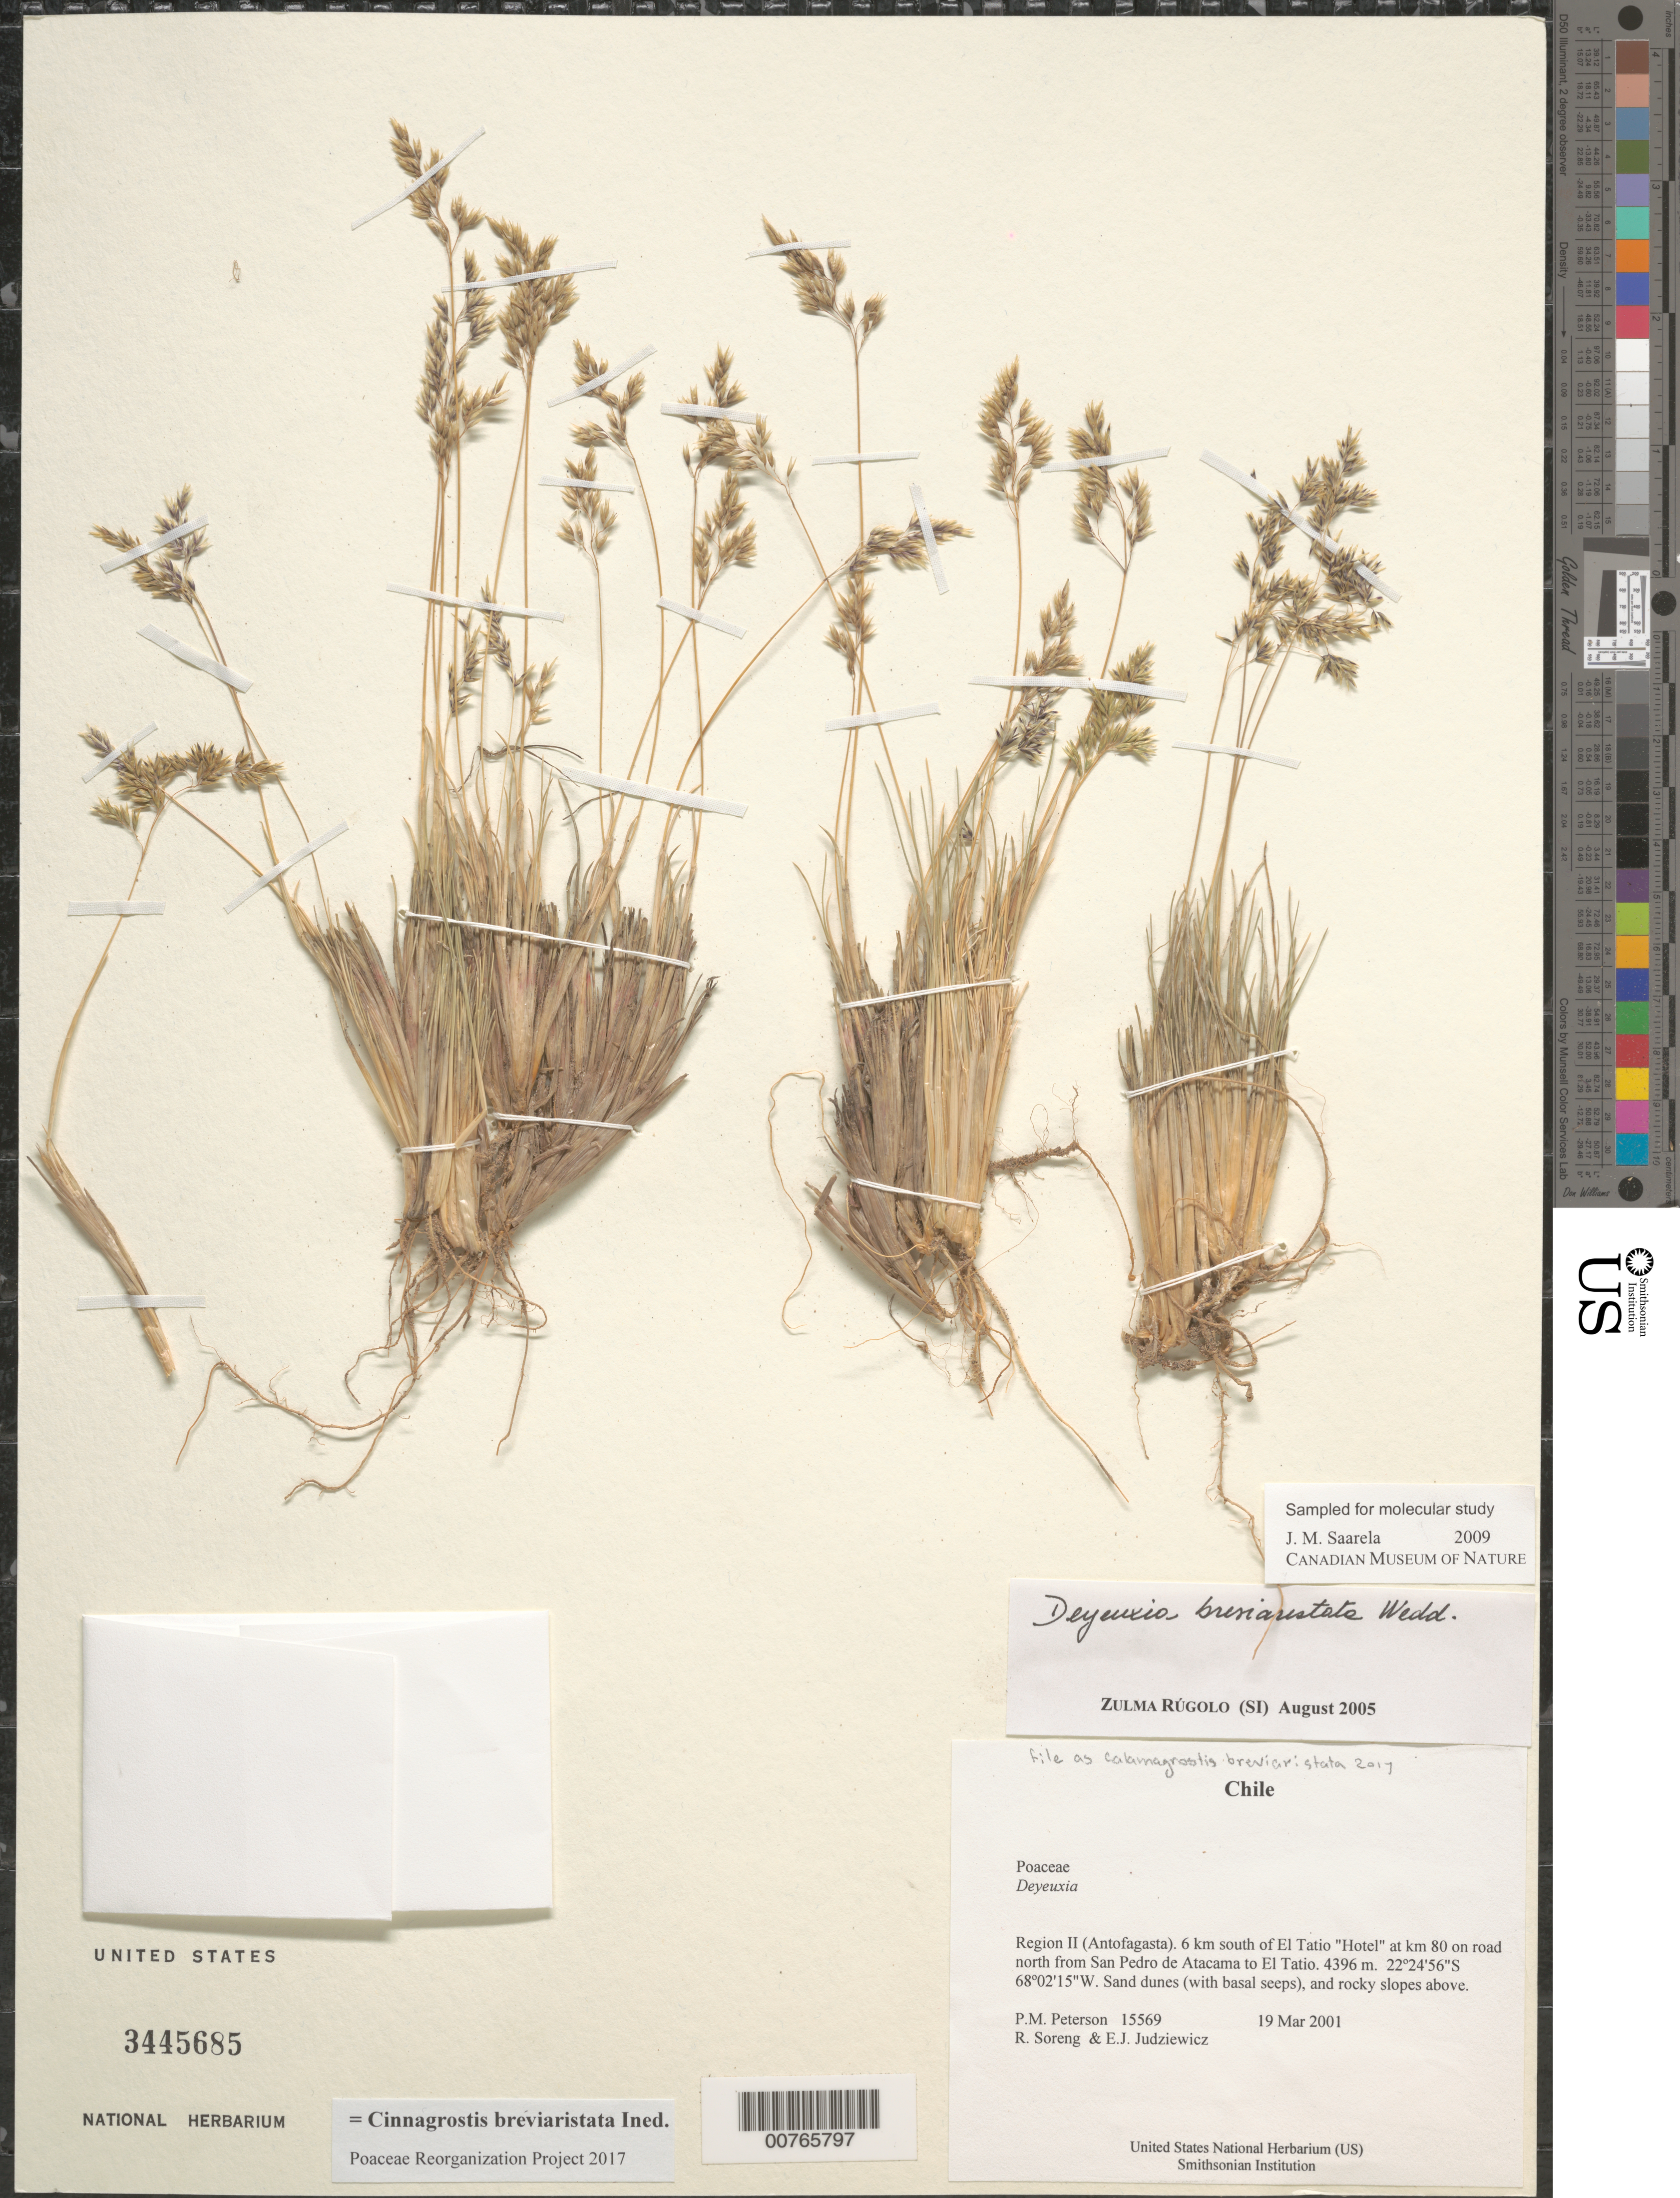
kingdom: Plantae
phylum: Tracheophyta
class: Liliopsida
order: Poales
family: Poaceae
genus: Cinnagrostis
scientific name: Cinnagrostis breviaristata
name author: (Wedd.) P.M. Peterson et al.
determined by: Poaceae Reorganization Project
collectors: P. M. Peterson, R. J. Soreng & E. J. Judziewicz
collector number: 15569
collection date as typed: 19 Mar 2001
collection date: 2001-03-19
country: Chile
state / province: Antofagasta (II)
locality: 6 km south of El Tatio "Hotel" at km 80 on road north from San Pedro de Atacama to El Tatio.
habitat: Sand dunes (with basal seeps), and rocky slopes above.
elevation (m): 4396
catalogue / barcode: US 3445685